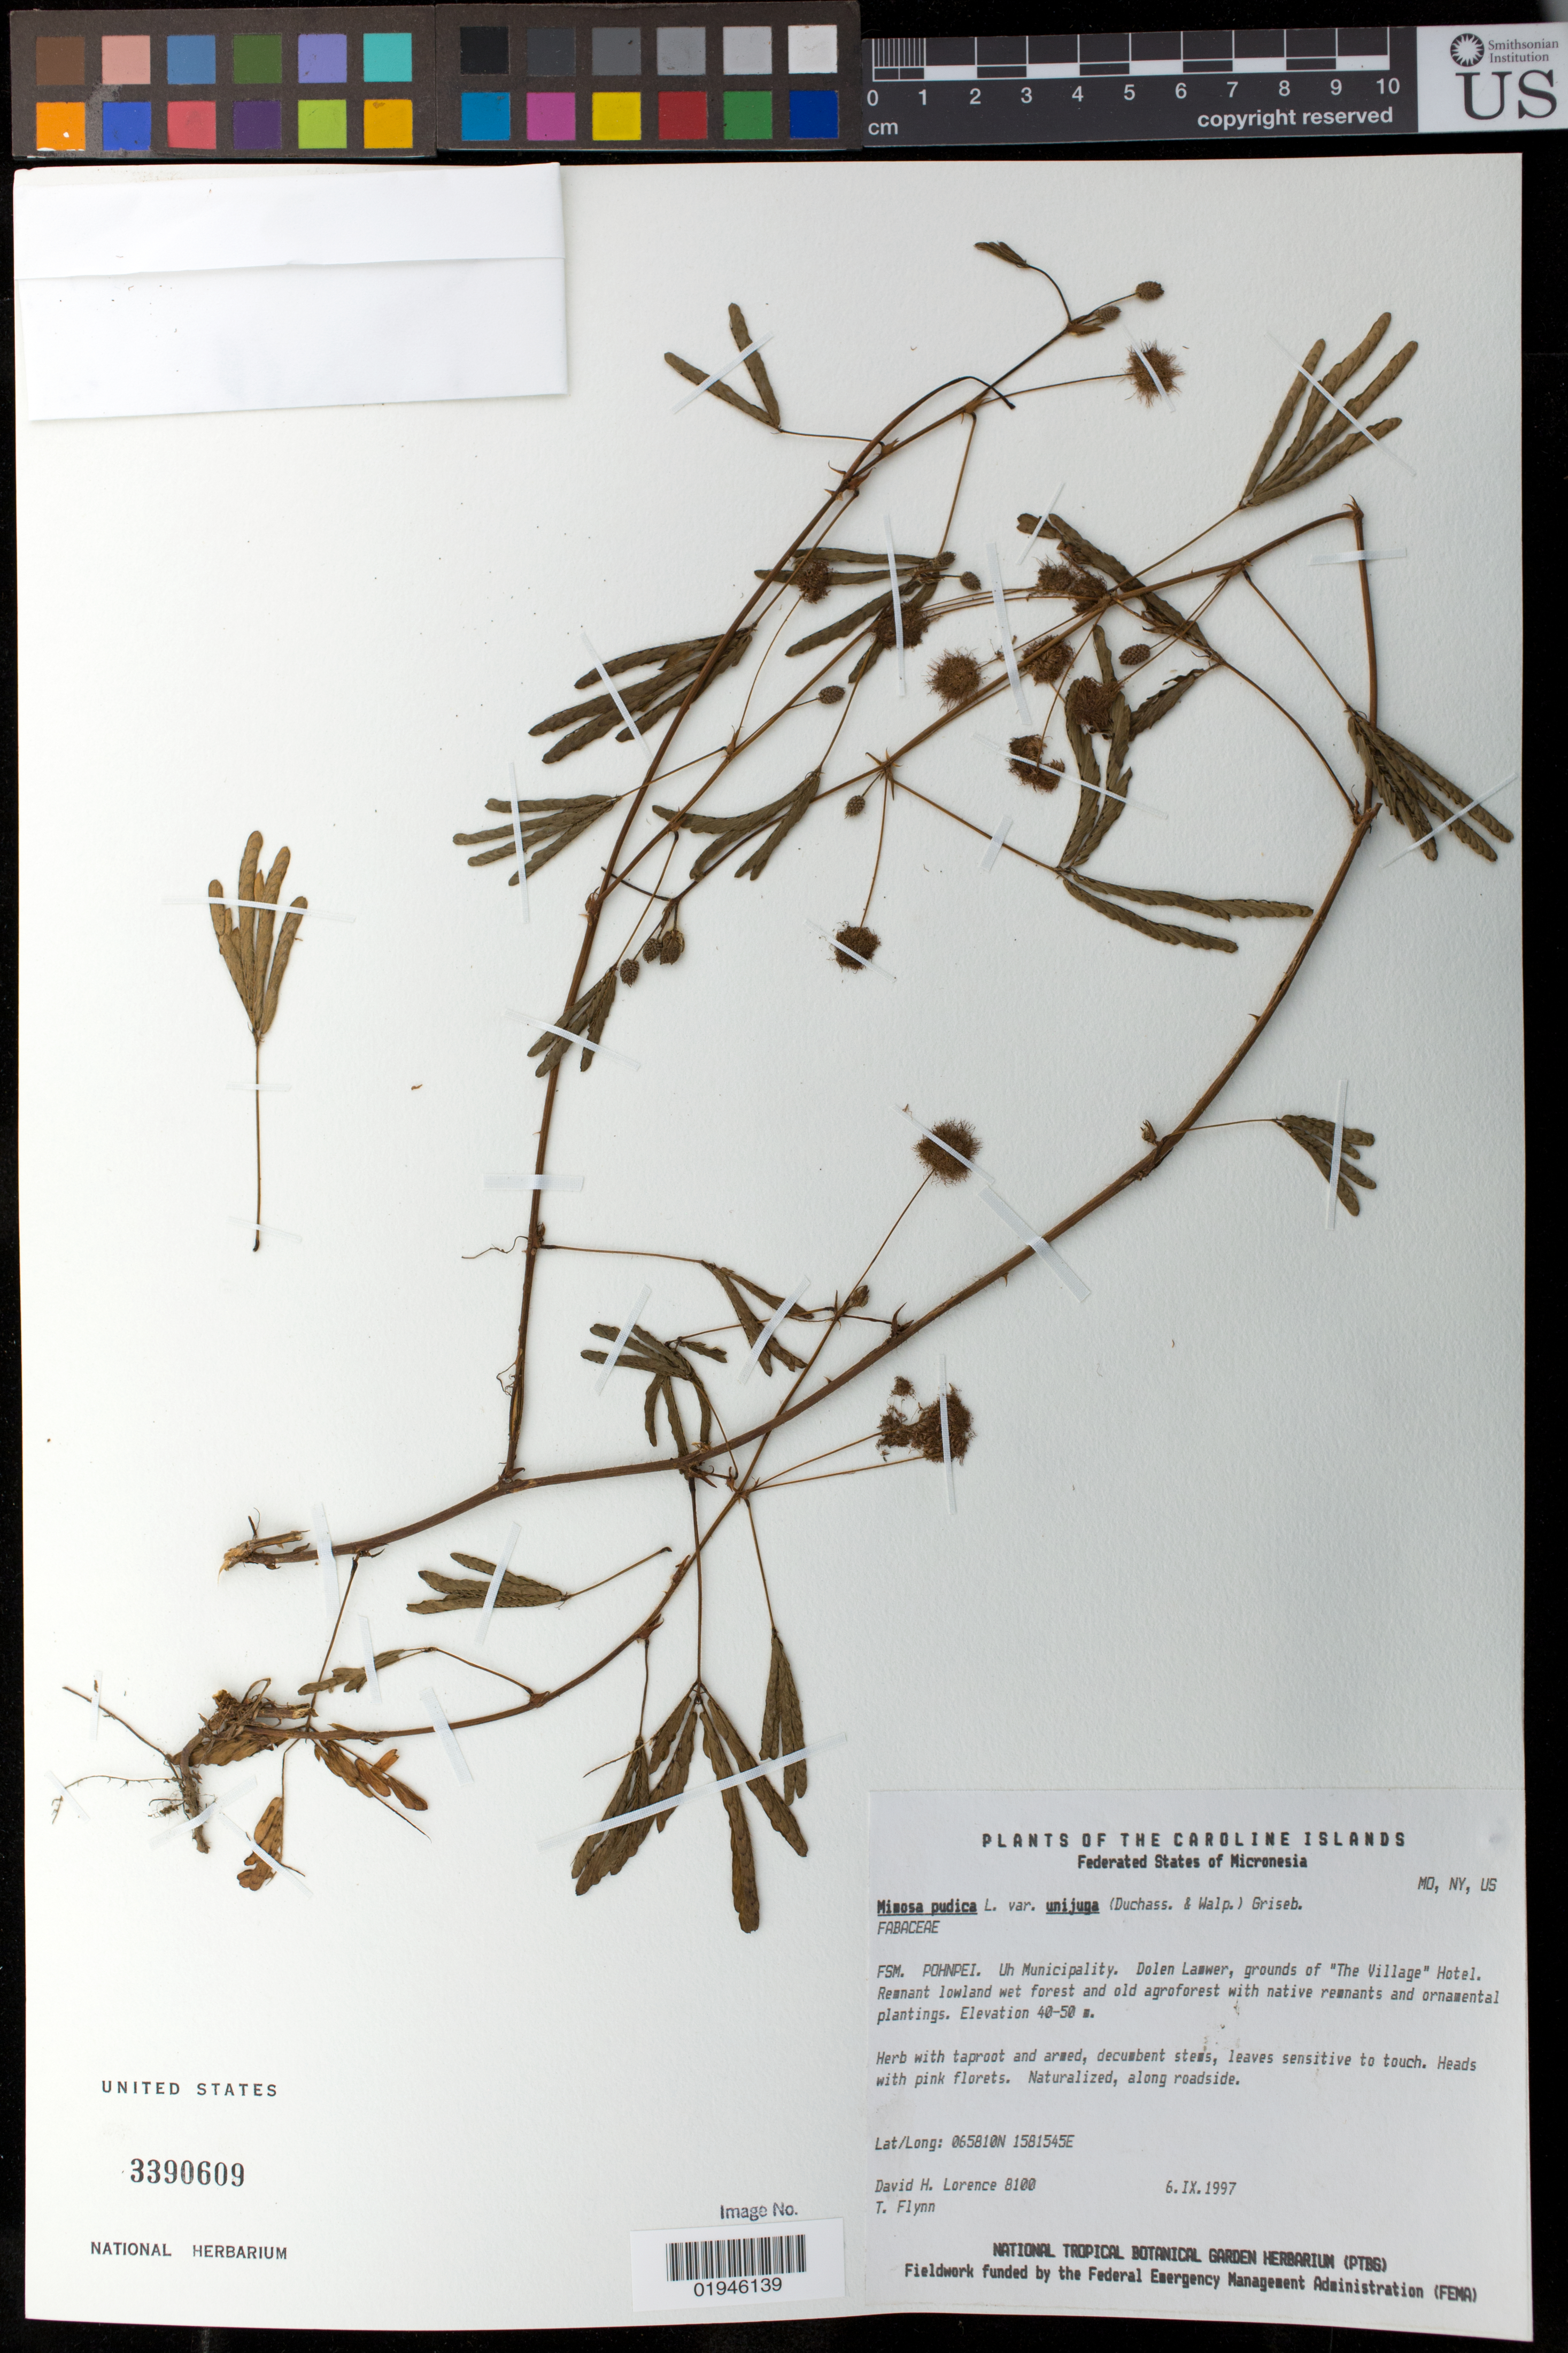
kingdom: Plantae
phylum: Tracheophyta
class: Magnoliopsida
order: Fabales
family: Fabaceae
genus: Mimosa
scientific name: Mimosa pudica var. pudica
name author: L.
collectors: D. Lorence & T. W. Flynn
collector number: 8100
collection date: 1997-09-06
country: Micronesia, Federated States of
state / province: Pohnpei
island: Pohnpei [Ponape]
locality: Pohnpei. Uh Municipality, Dolen Lamwer, grounds of "The Village Hotel"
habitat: Remnant lowland wet forest and old agroforest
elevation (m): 40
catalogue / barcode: US 3390609